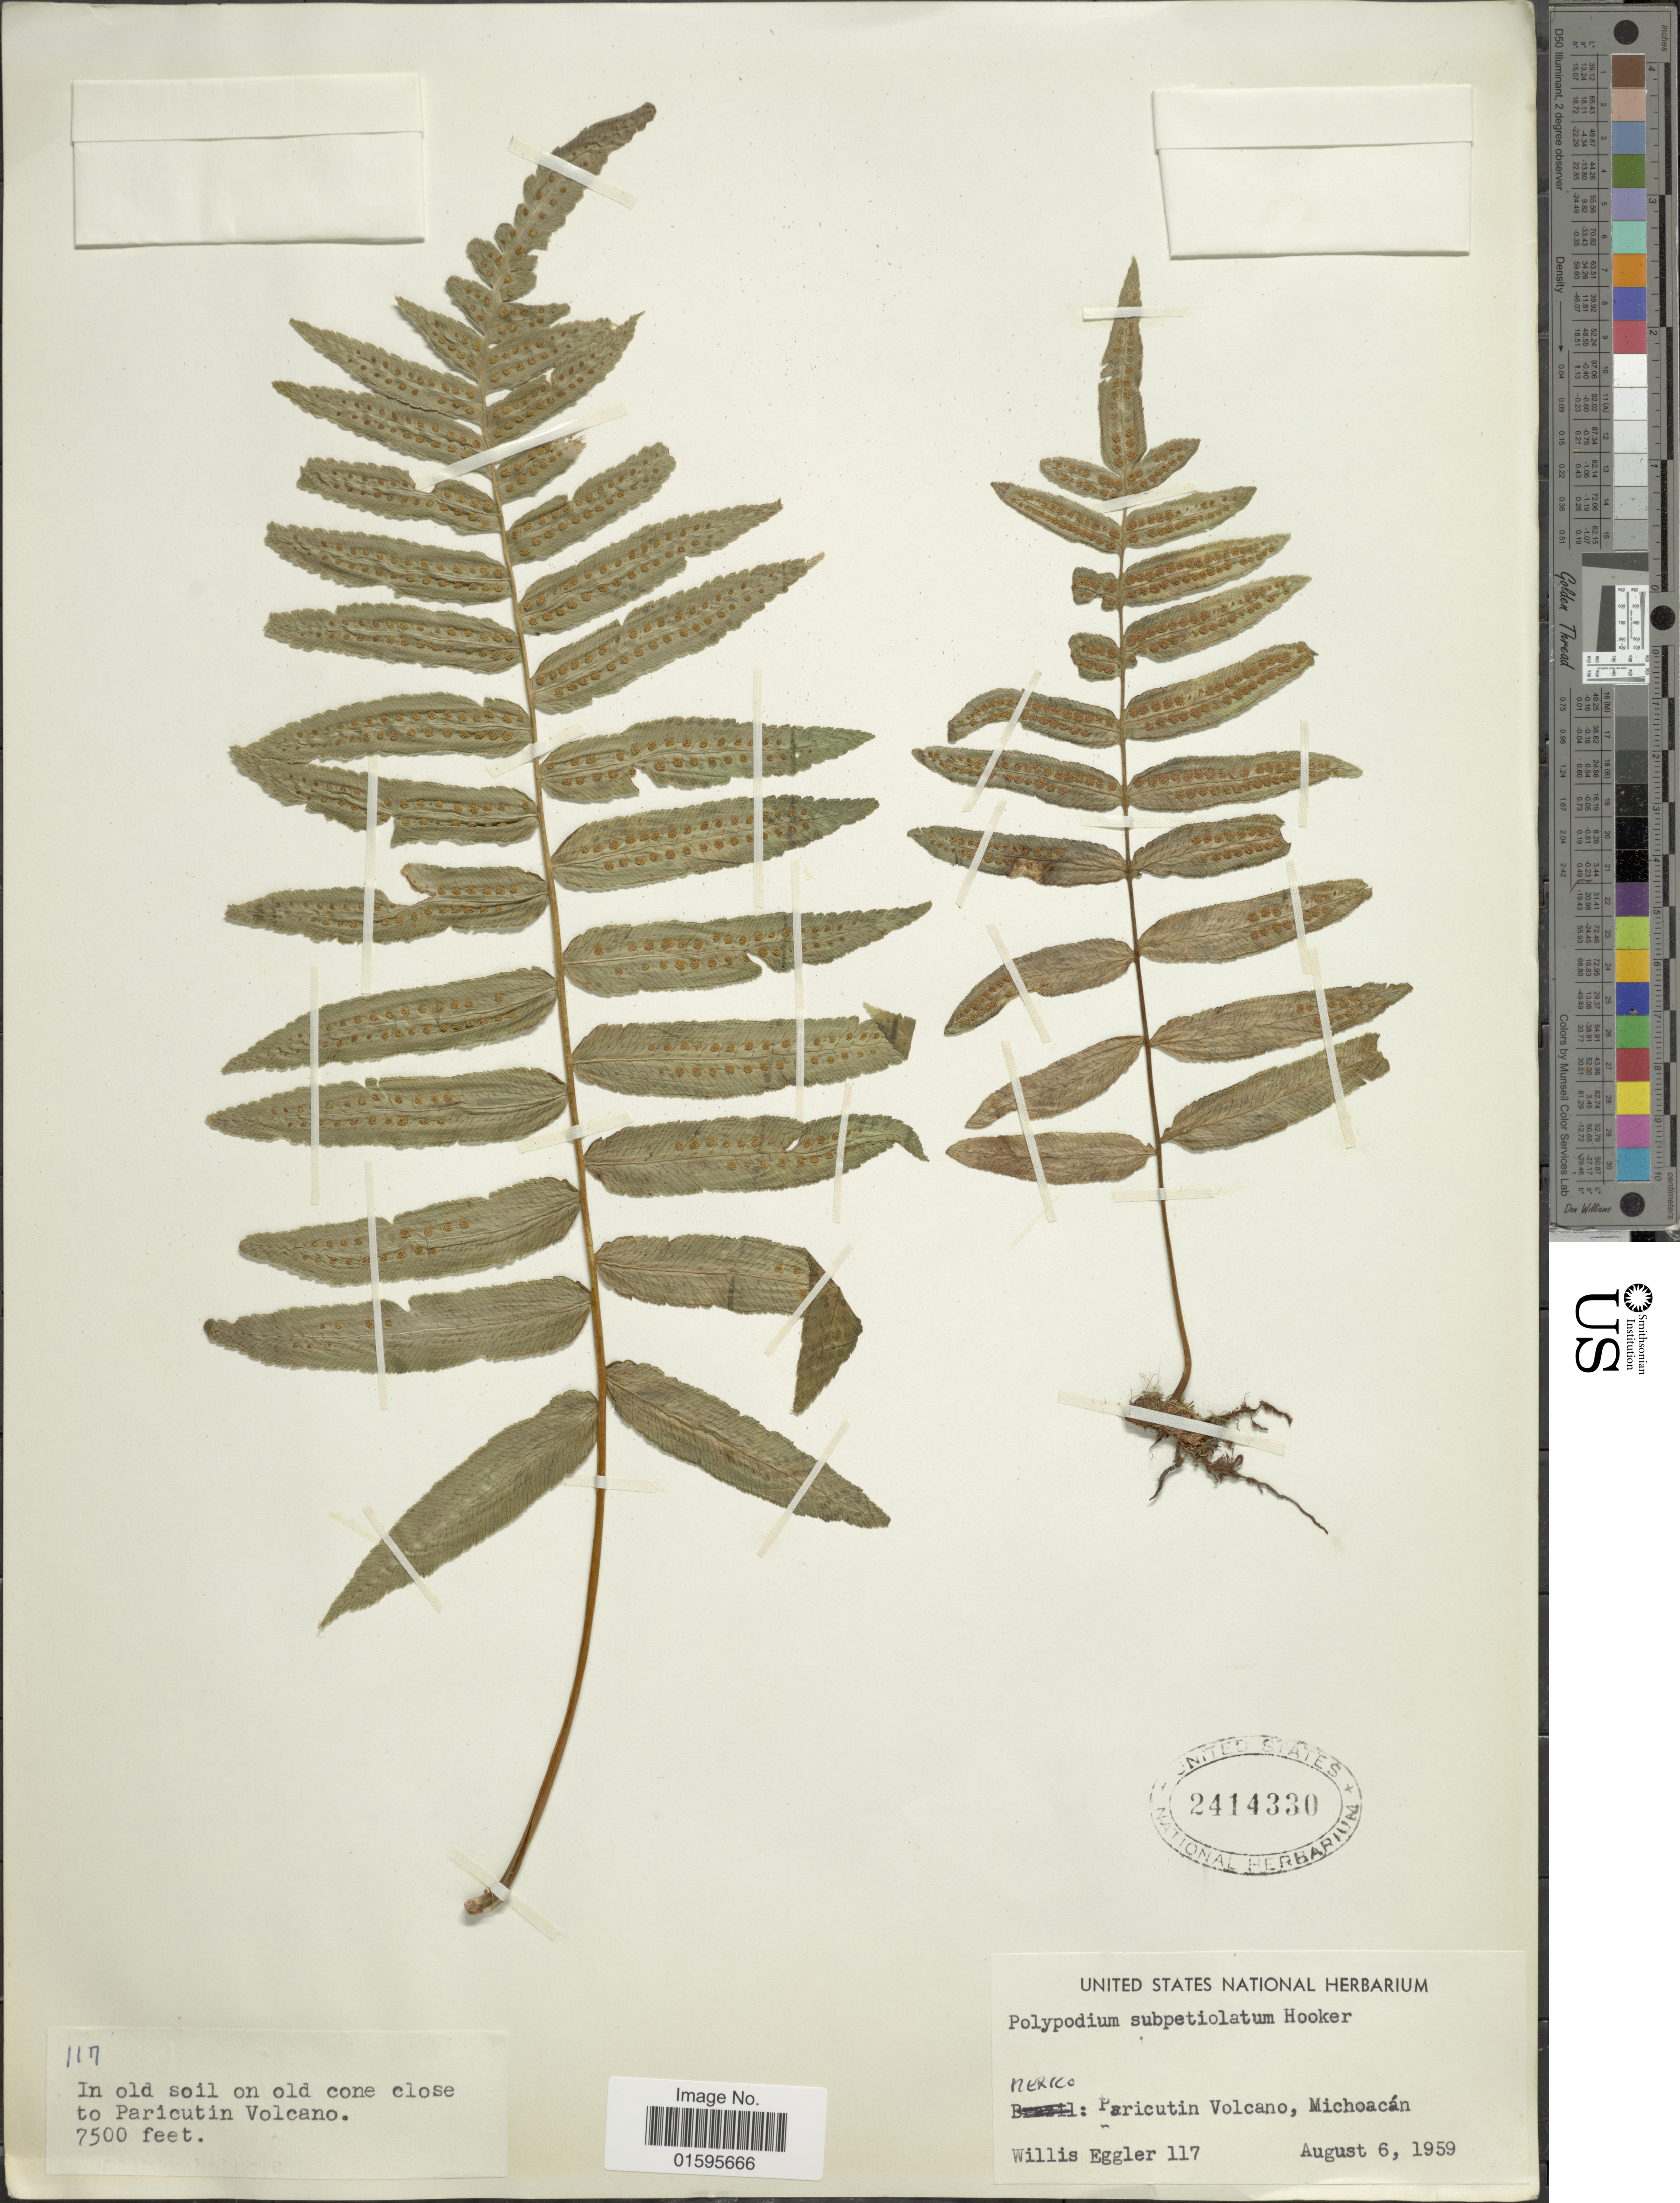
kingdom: Plantae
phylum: Tracheophyta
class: Polypodiopsida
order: Polypodiales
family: Polypodiaceae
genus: Polypodium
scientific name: Polypodium subpetiolatum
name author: Hook.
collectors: W. A. Eggler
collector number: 117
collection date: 1959-08-06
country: Mexico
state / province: Michoacán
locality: Mexico: Paricutin Volcano, Michoacan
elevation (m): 2286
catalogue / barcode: US 2414330